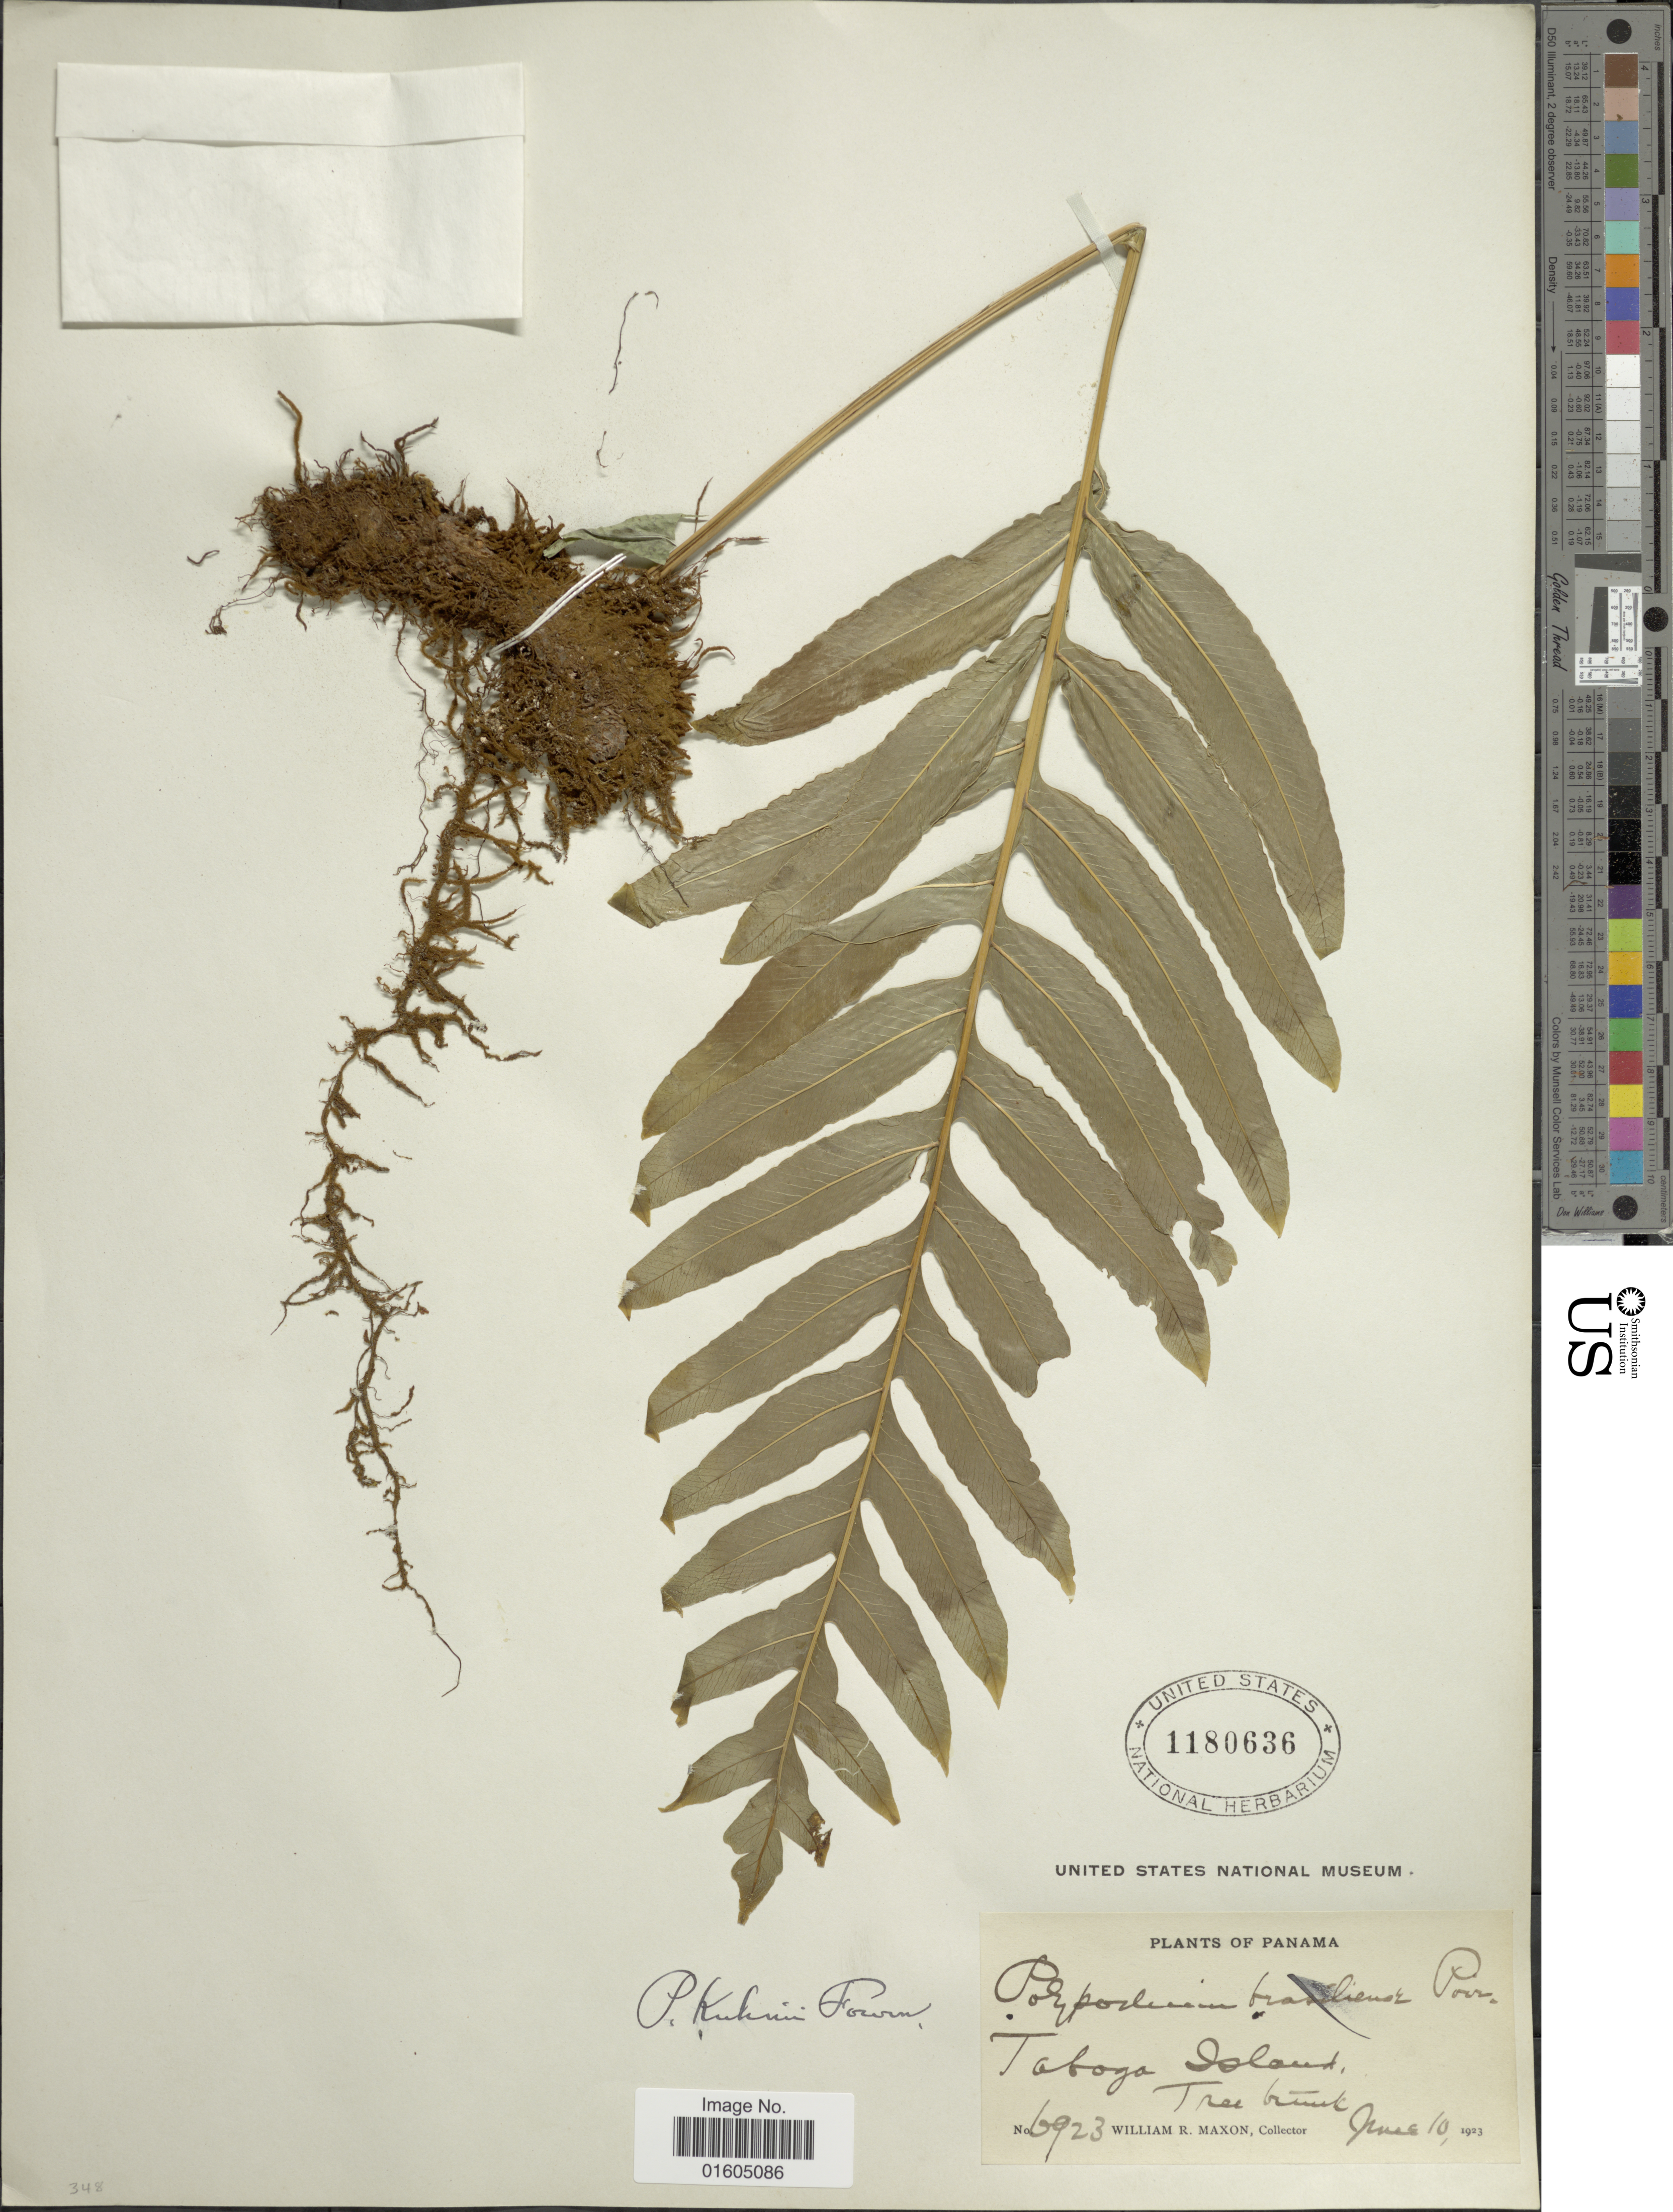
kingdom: Plantae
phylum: Tracheophyta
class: Polypodiopsida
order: Polypodiales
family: Polypodiaceae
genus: Serpocaulon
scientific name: Serpocaulon attenuatum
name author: (Humb. & Bonpl. ex Willd.) A.R. Sm.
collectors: W. R. Maxon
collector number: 6923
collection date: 1923-06-10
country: Panama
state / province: Panamá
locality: Panama. Taboga Island. Tree trunk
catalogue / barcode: US 1180636